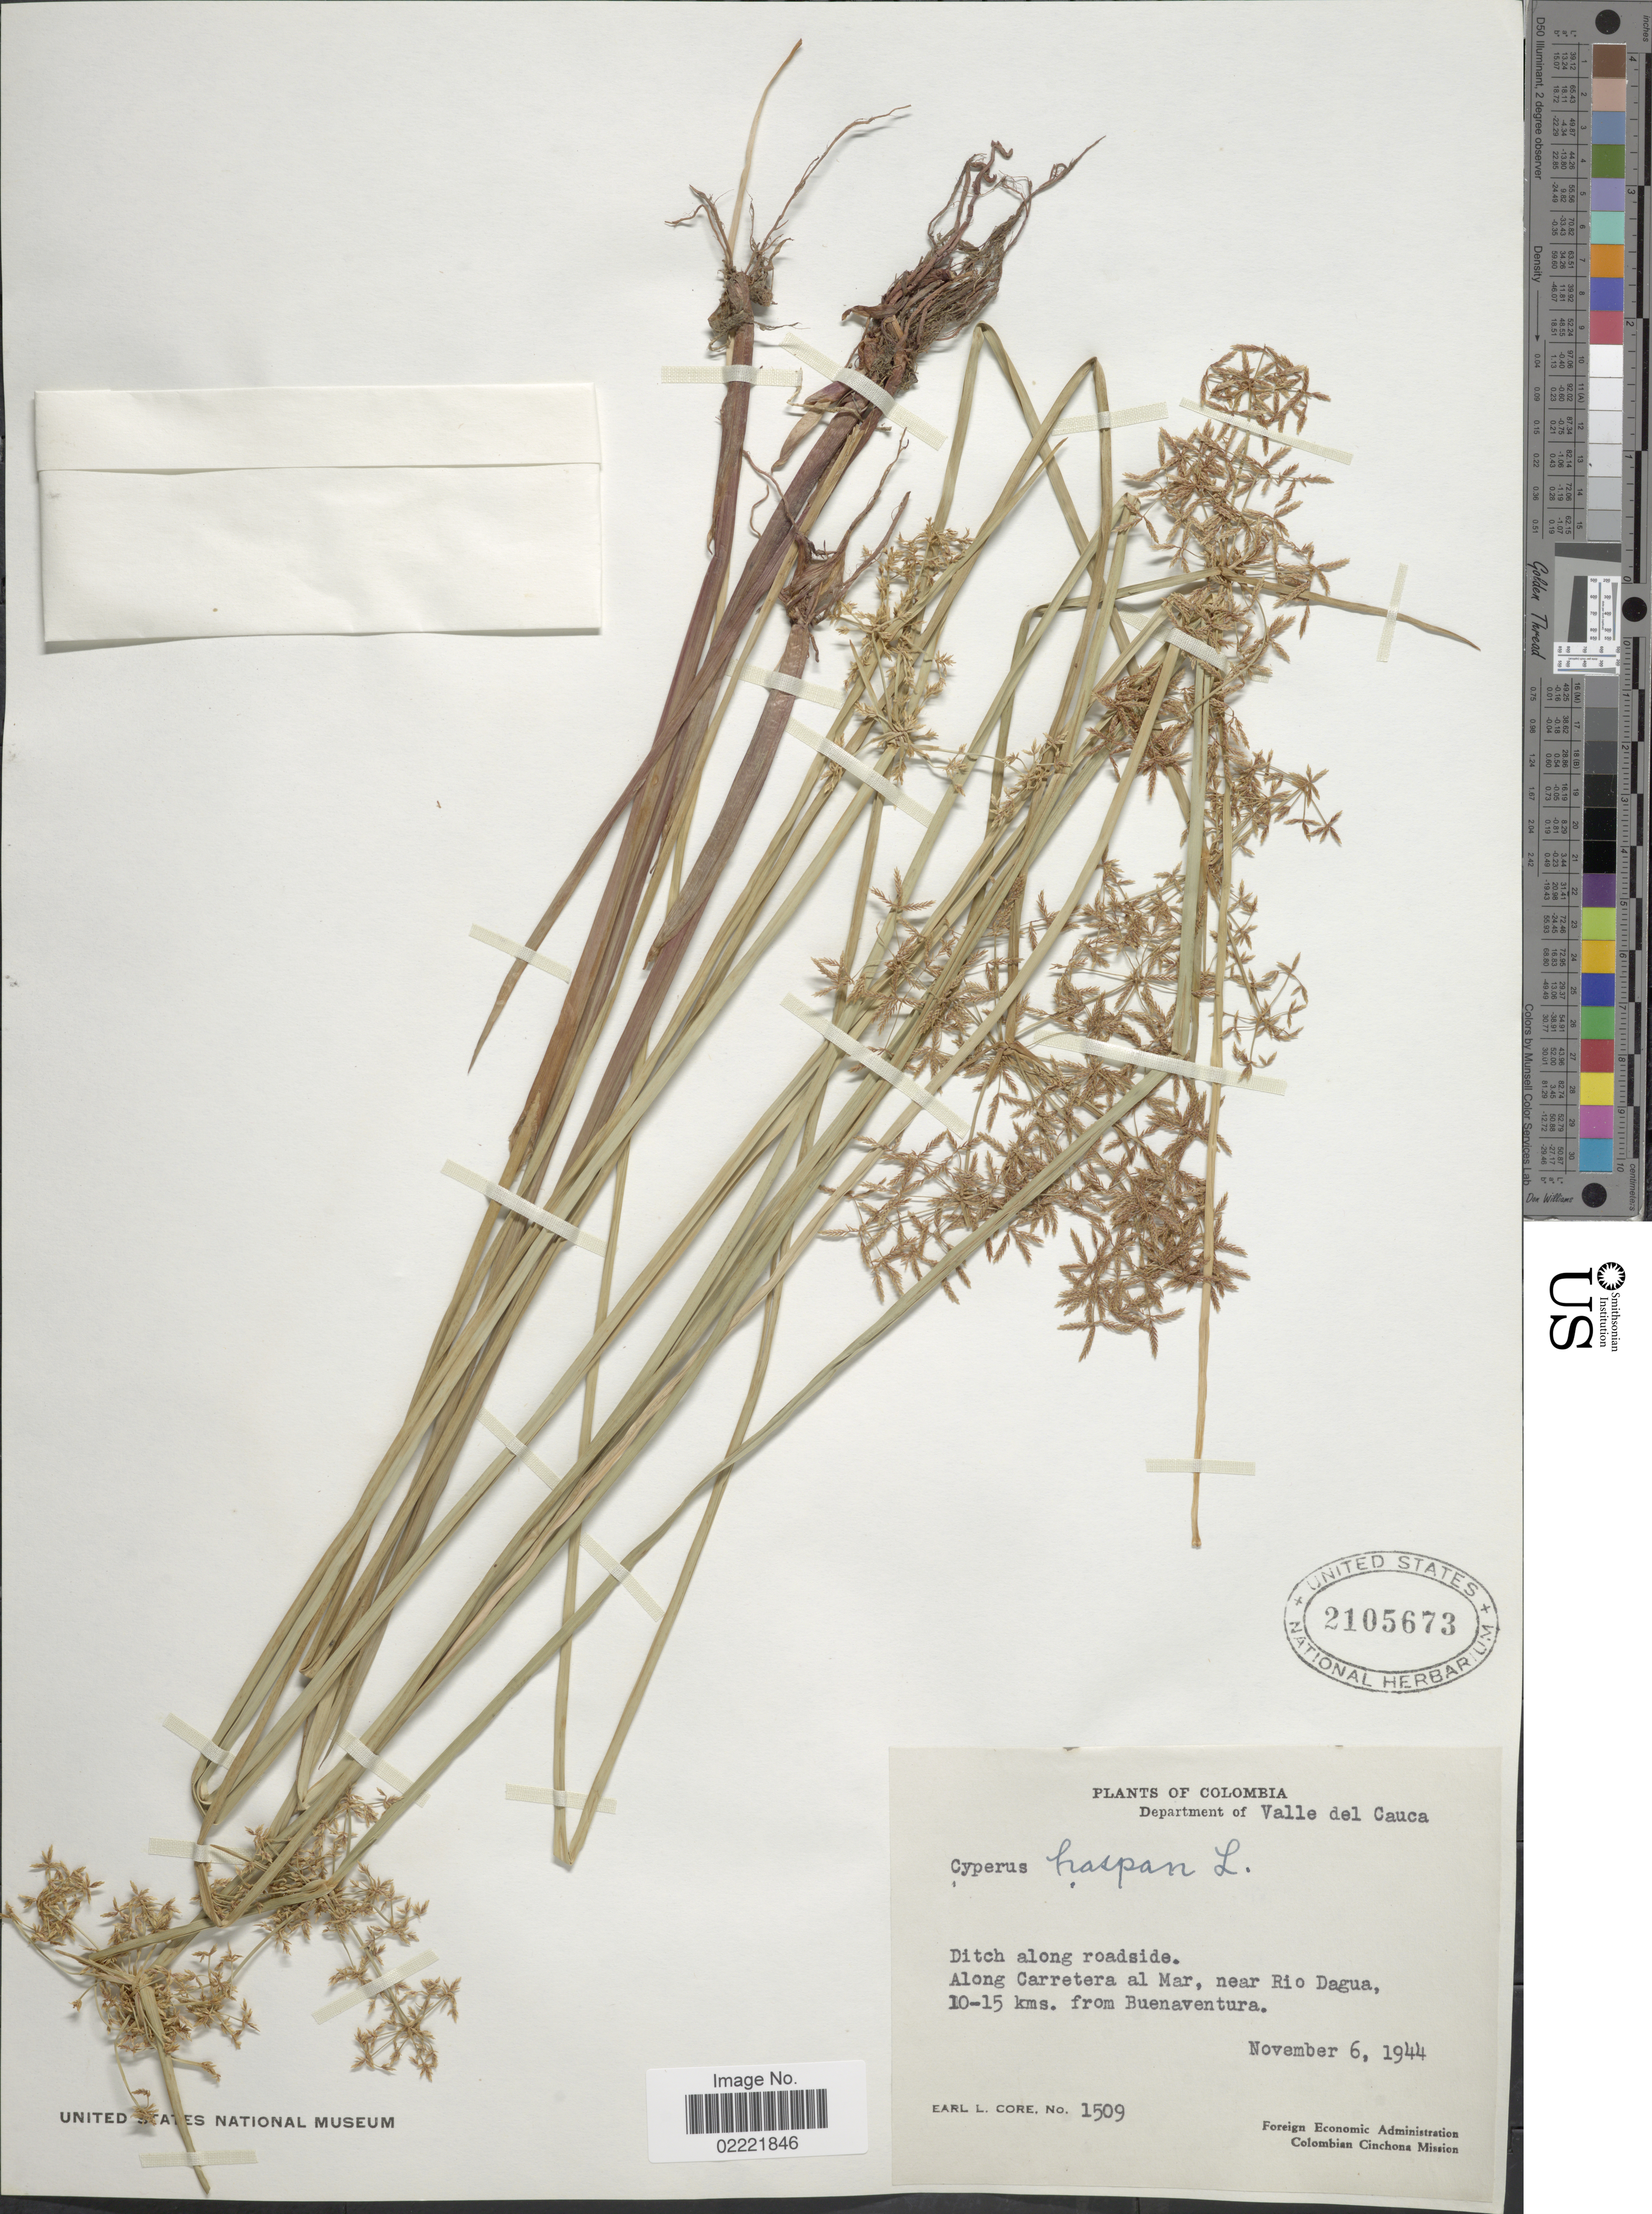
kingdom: Plantae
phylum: Tracheophyta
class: Liliopsida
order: Poales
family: Cyperaceae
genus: Cyperus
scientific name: Cyperus haspan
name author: L.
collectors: E. L. Core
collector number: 1509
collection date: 1944-11-06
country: Colombia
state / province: Cauca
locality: Department of Valle del Cauca, ditch along roadside, along Carretera al Mar, near Rio Dagua, 10-15 kms. from Buenaventura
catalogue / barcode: US 2105673